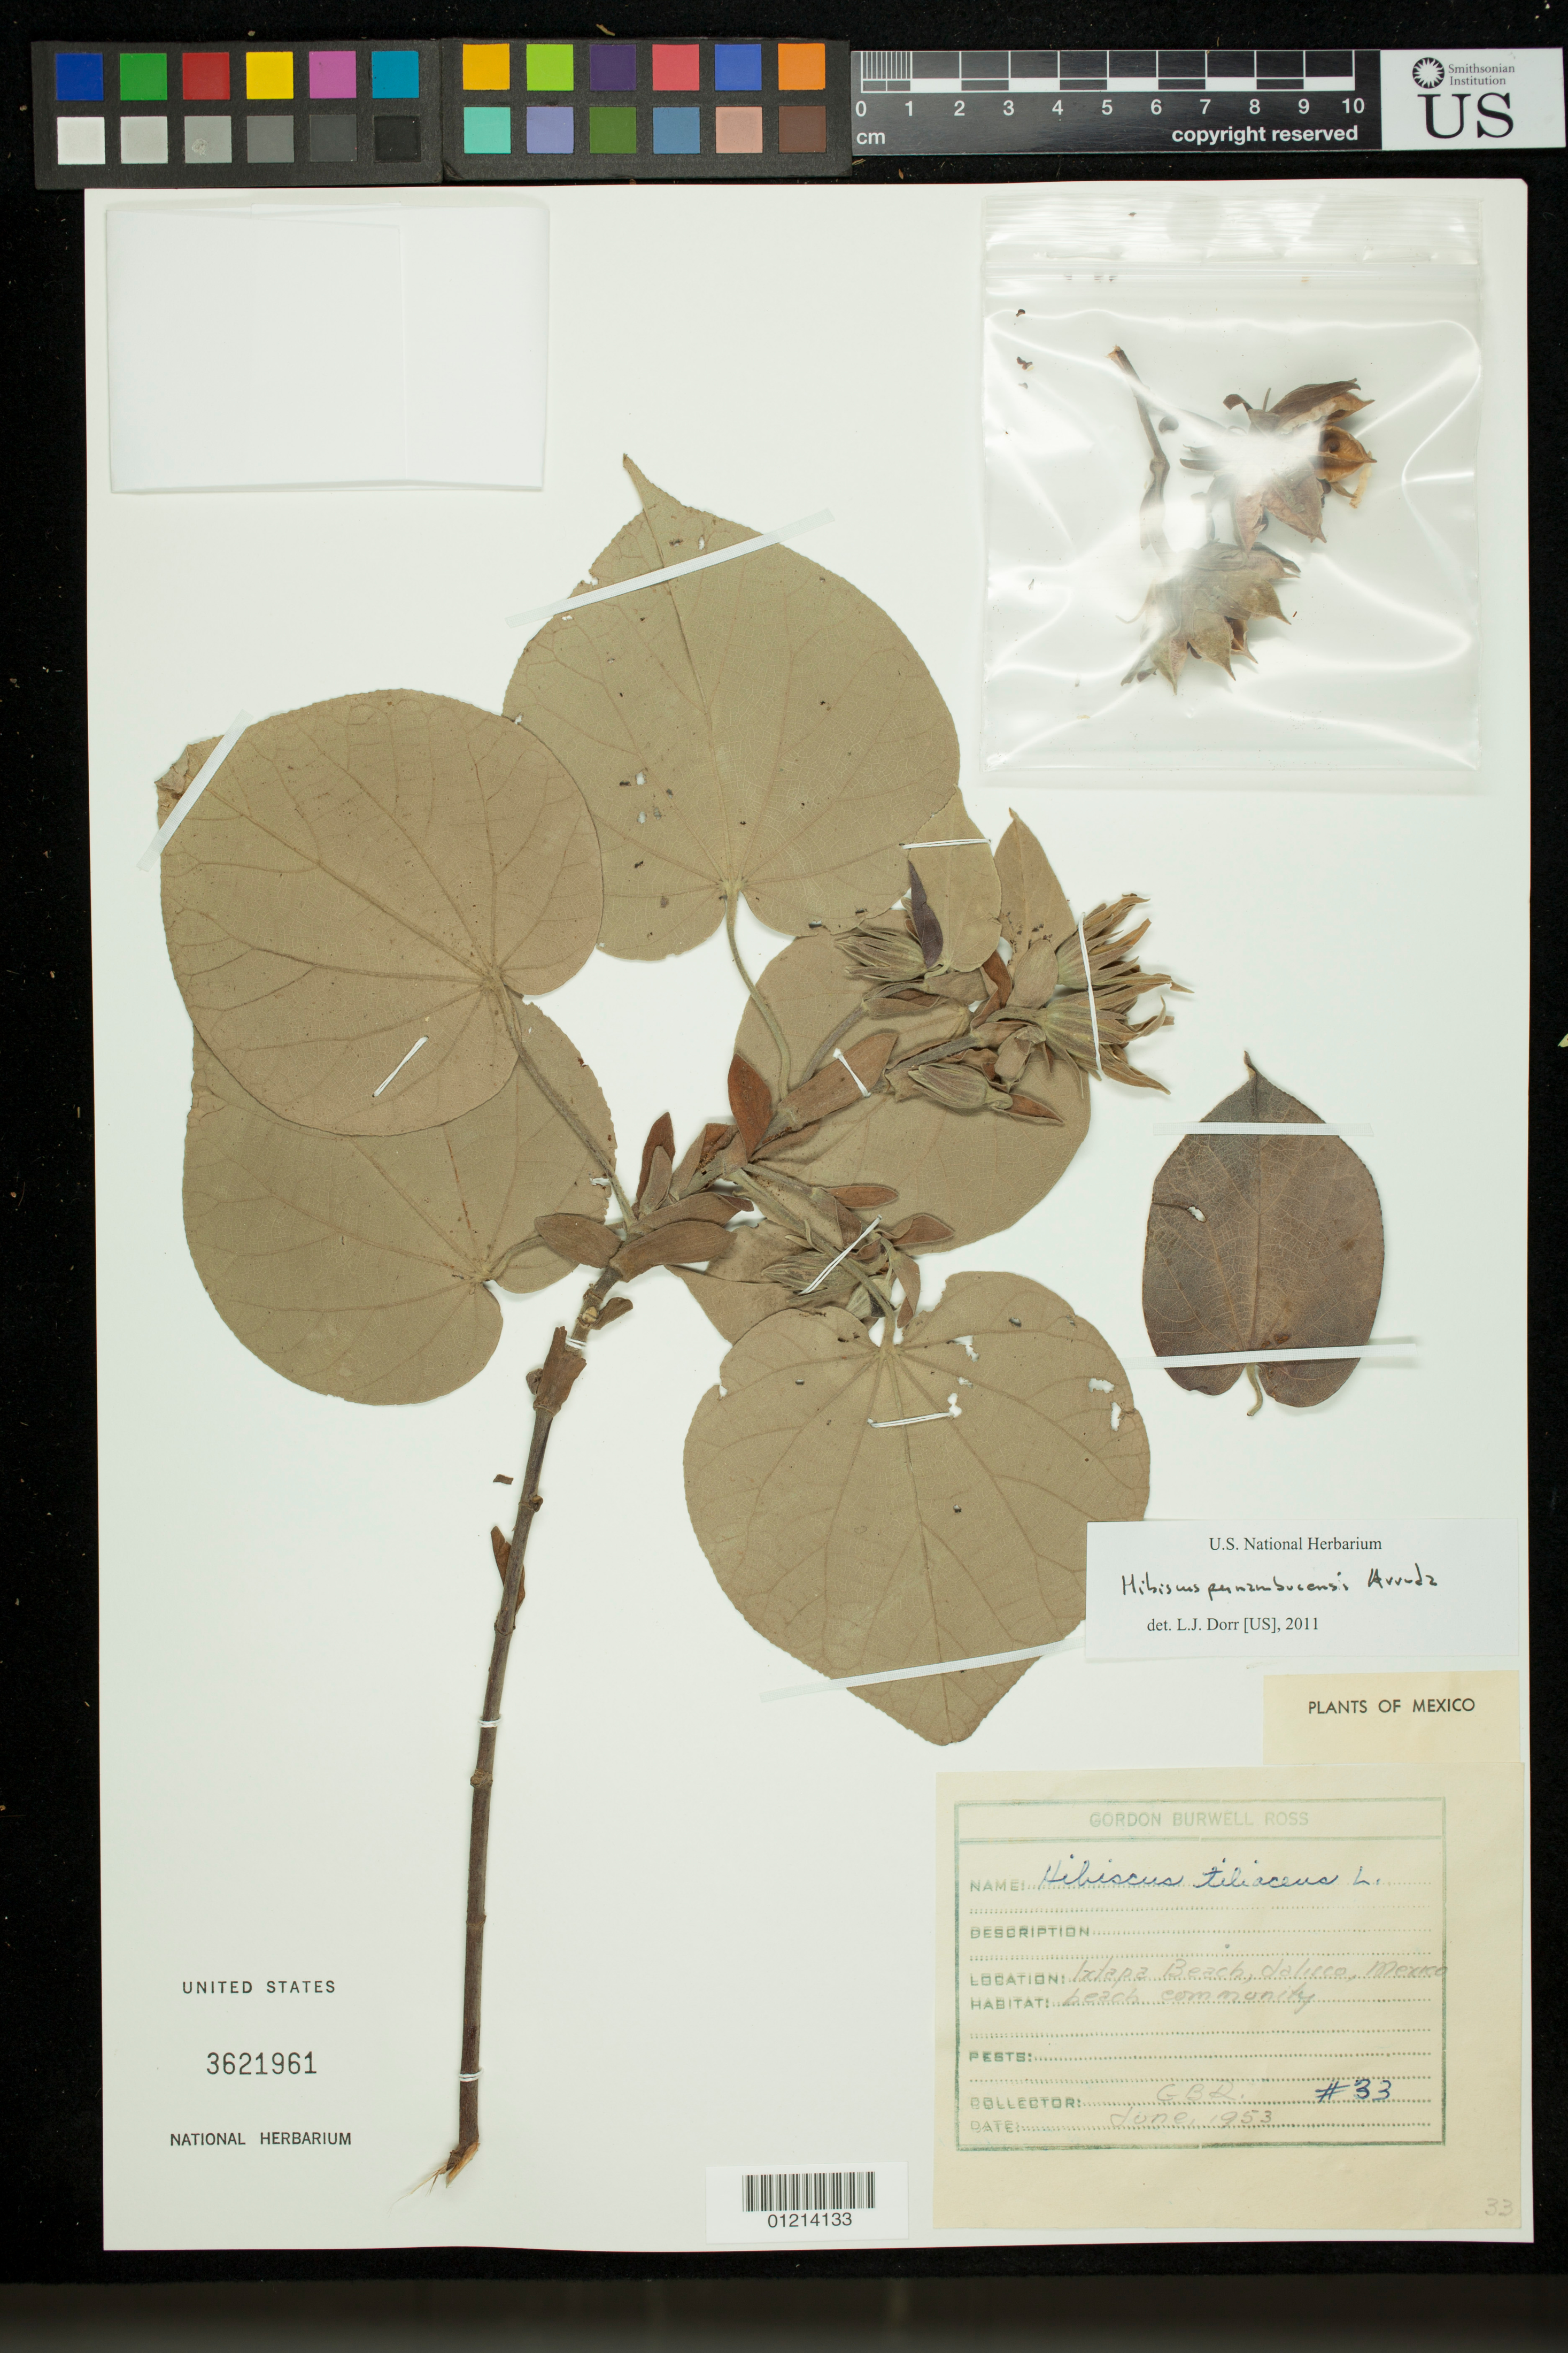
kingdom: Plantae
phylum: Tracheophyta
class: Magnoliopsida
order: Malvales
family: Malvaceae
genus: Talipariti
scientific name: Talipariti tiliaceum var. pernambucense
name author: (Arruda) Fryxell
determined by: Dorr, Laurence J., Curator (BOT), Smithsonian Institution - National Museum of Natural History (UNITED STATES)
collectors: G. B. Ross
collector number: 33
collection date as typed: Jun 1953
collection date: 1953-06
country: Mexico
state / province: Jalisco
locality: Ixtapa Beach, Jalisco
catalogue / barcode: US 3621961